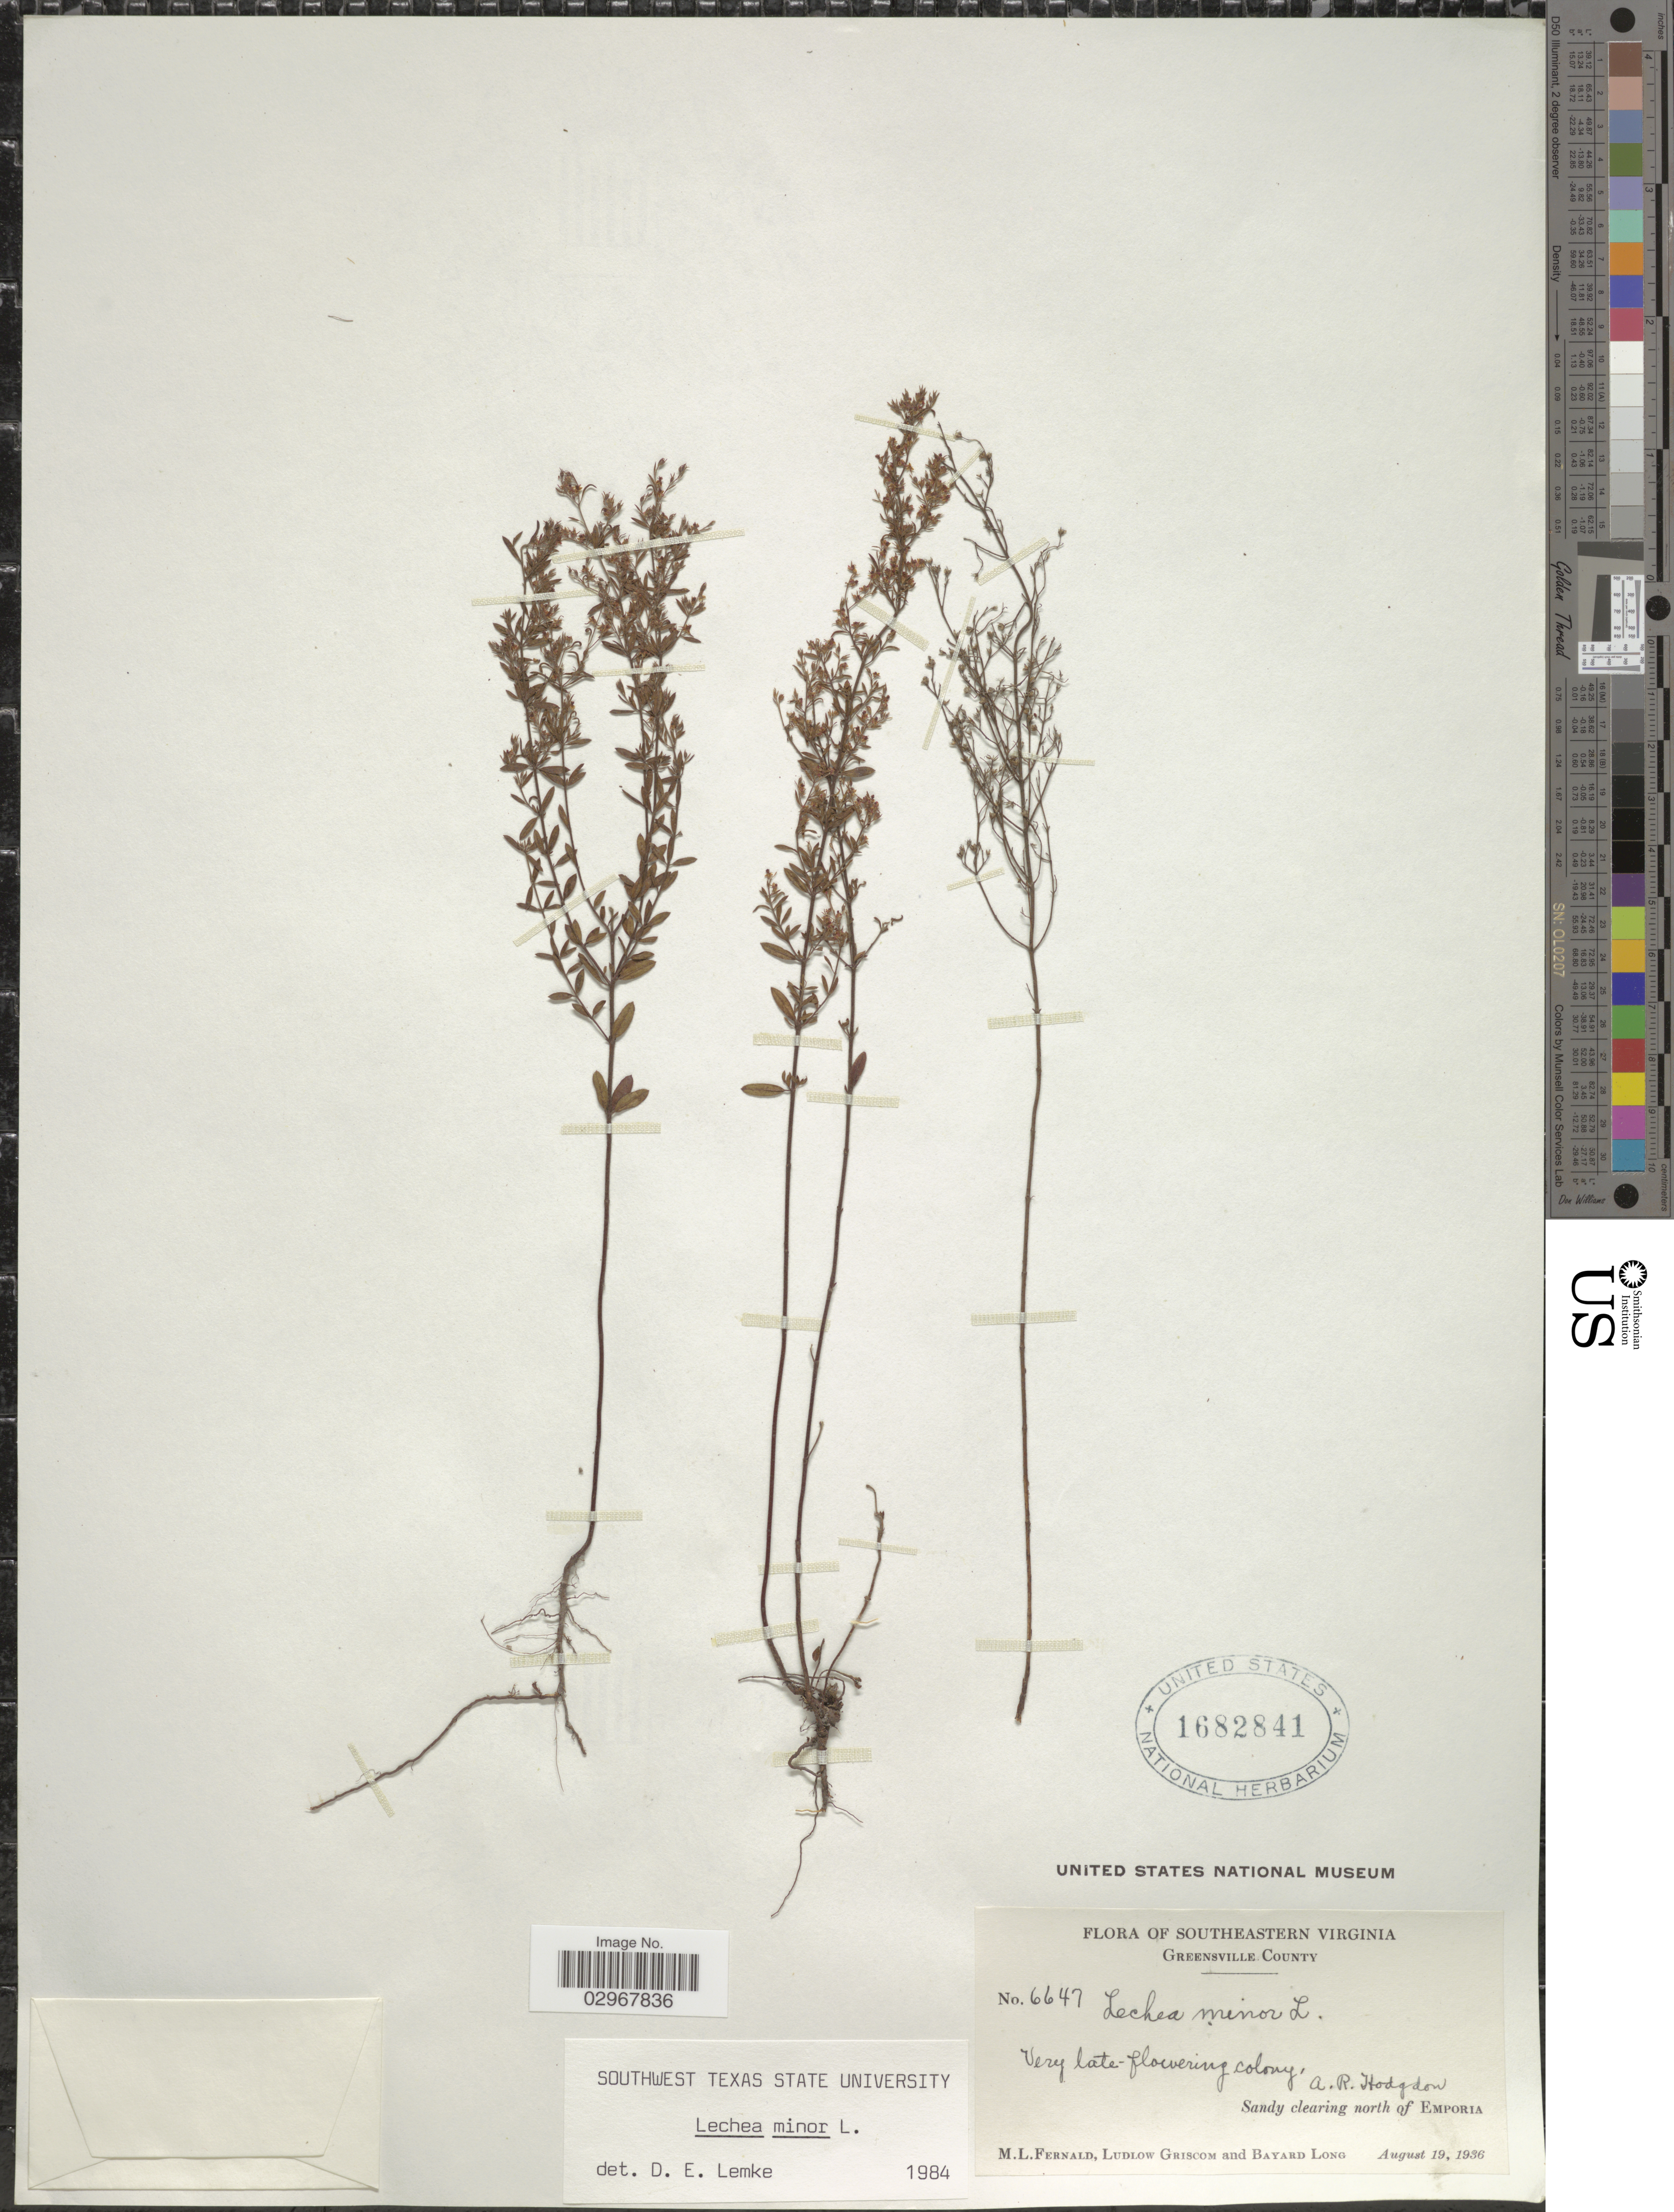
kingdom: Plantae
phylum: Tracheophyta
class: Magnoliopsida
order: Malvales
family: Cistaceae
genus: Lechea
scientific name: Lechea minor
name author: L.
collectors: M. L. Fernald, L. Griscom & B. Long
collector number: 6647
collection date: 1936-08-19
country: United States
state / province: Virginia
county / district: Greensville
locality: Southeastern Virginia. Greensville County. Sandy clearing north of Emporia.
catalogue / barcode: US 1682841